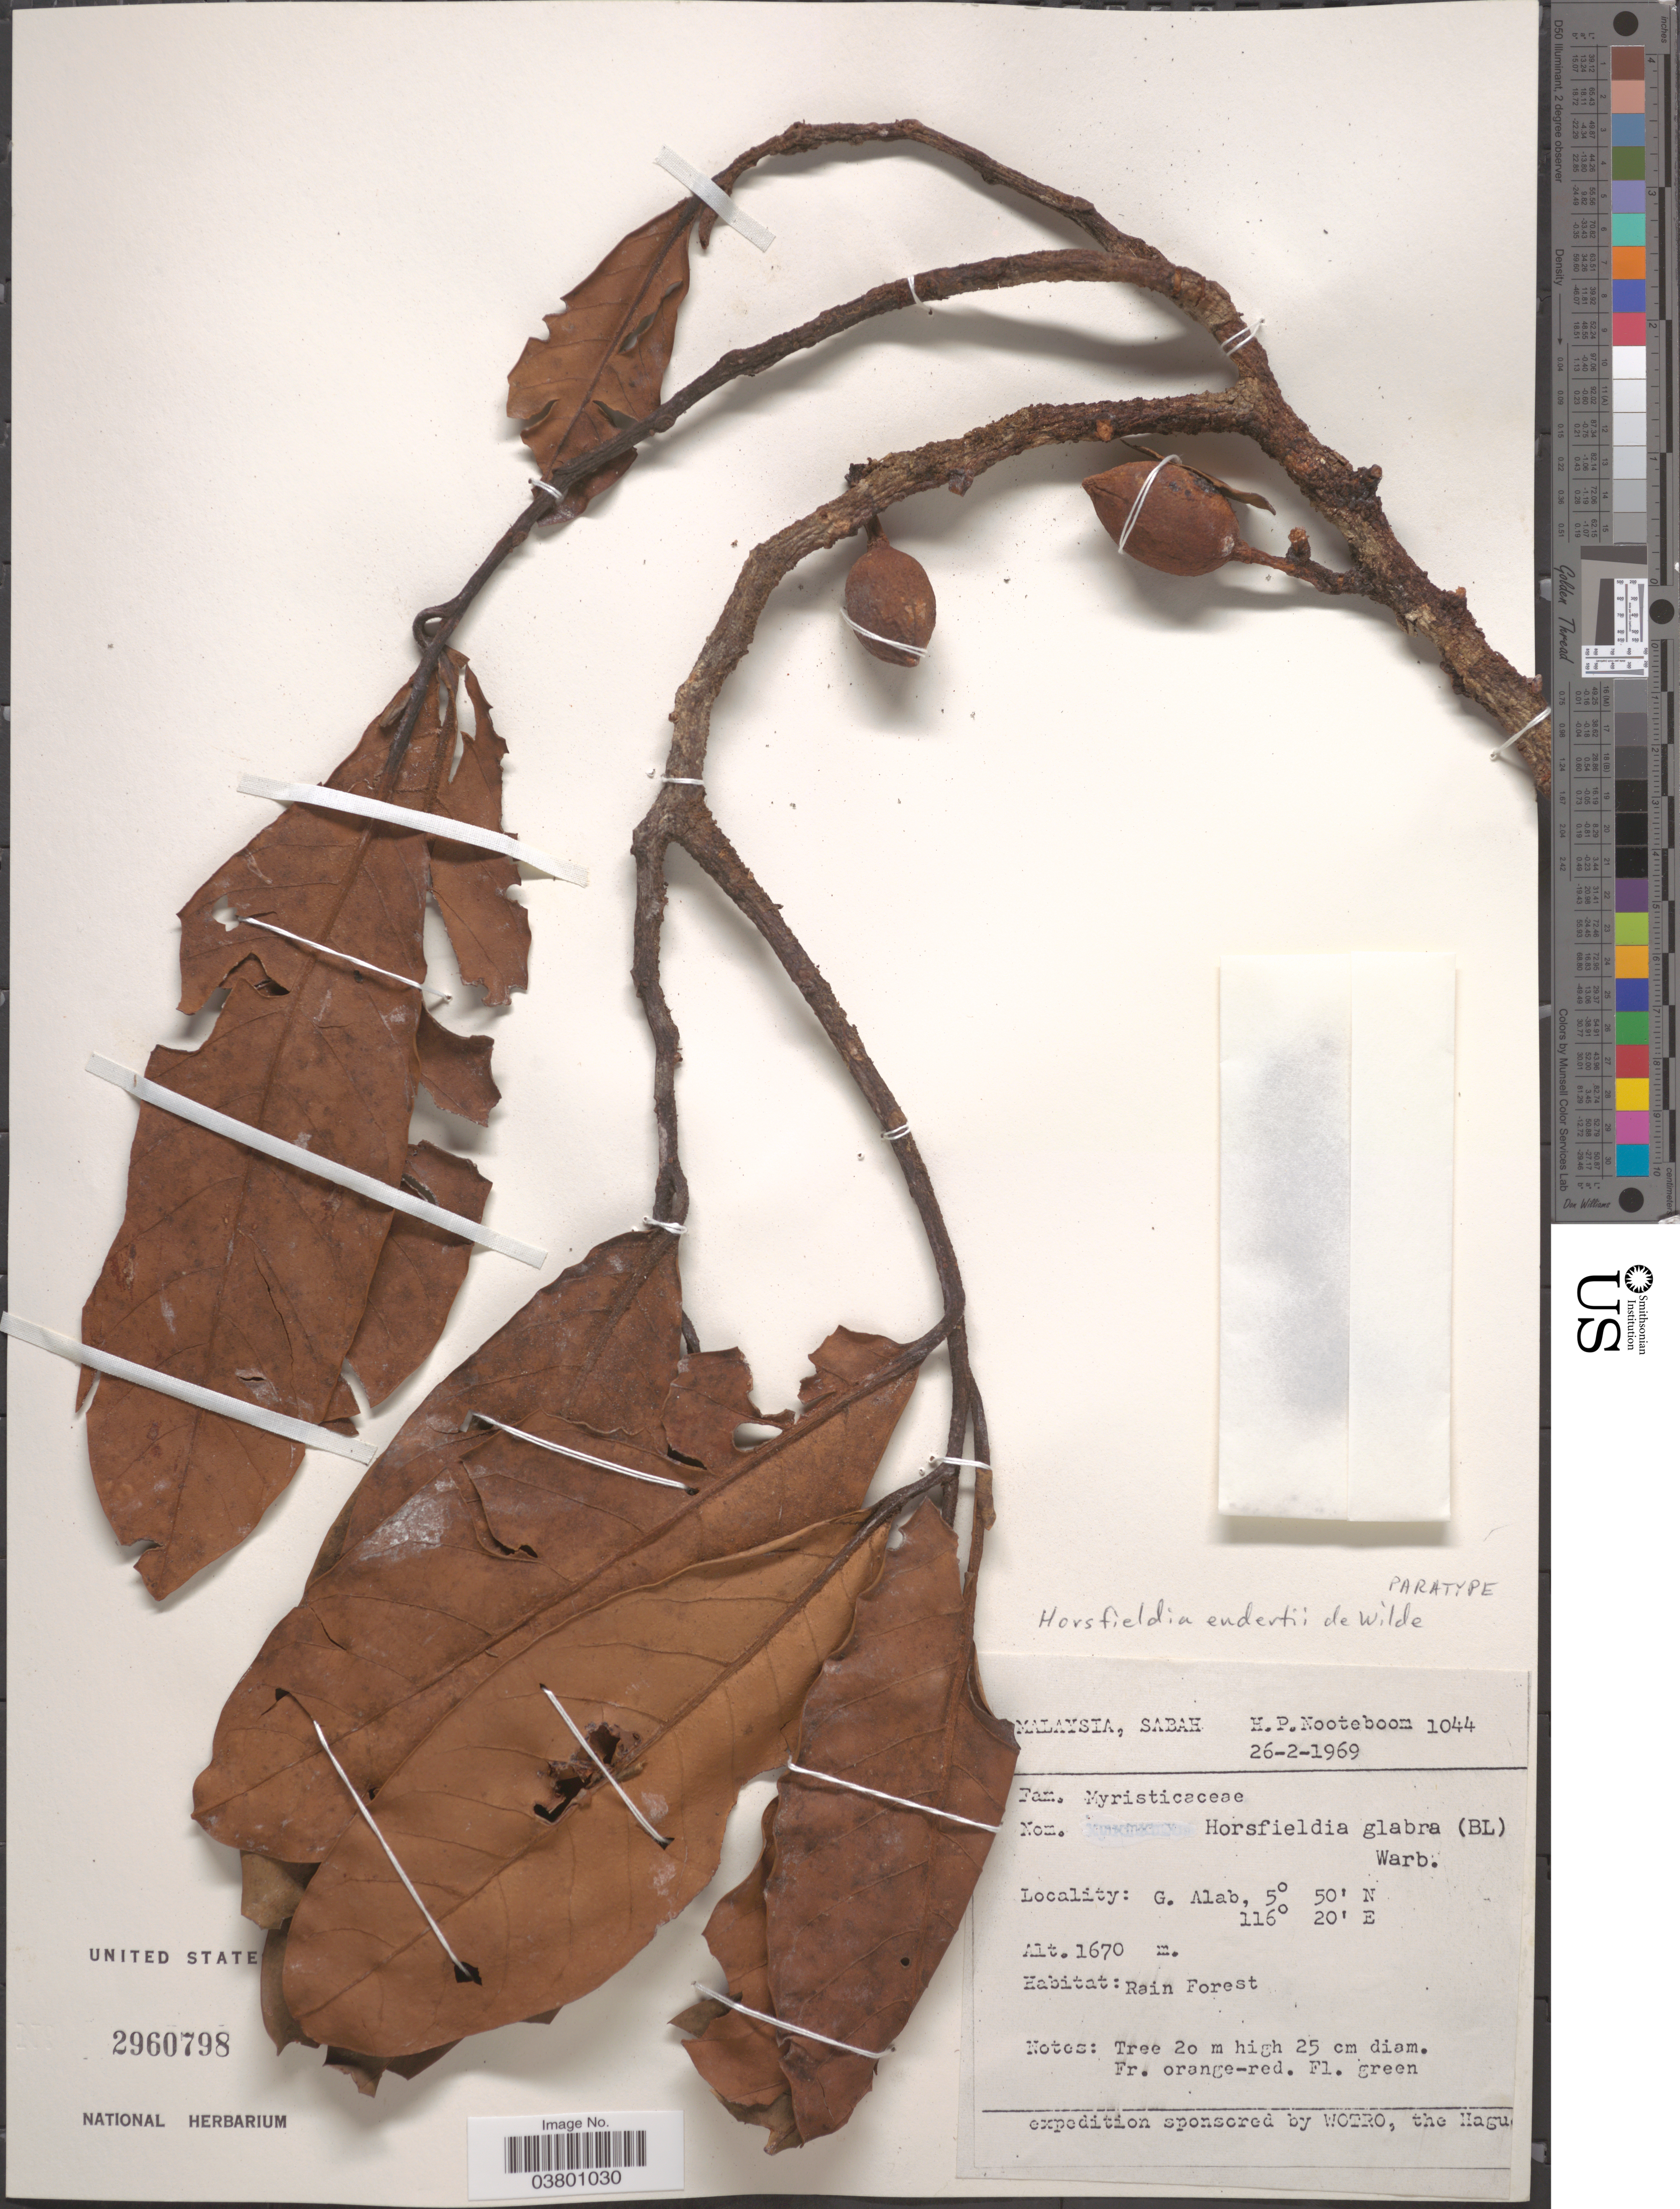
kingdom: Plantae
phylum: Tracheophyta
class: Magnoliopsida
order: Magnoliales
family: Myristicaceae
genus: Horsfieldia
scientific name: Horsfieldia endertii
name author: W.J. de Wilde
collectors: H. P. Nooteboom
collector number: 1044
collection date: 1969-02-26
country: Malaysia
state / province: Sabah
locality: G. Alab.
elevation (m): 1670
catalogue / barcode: US 2960798